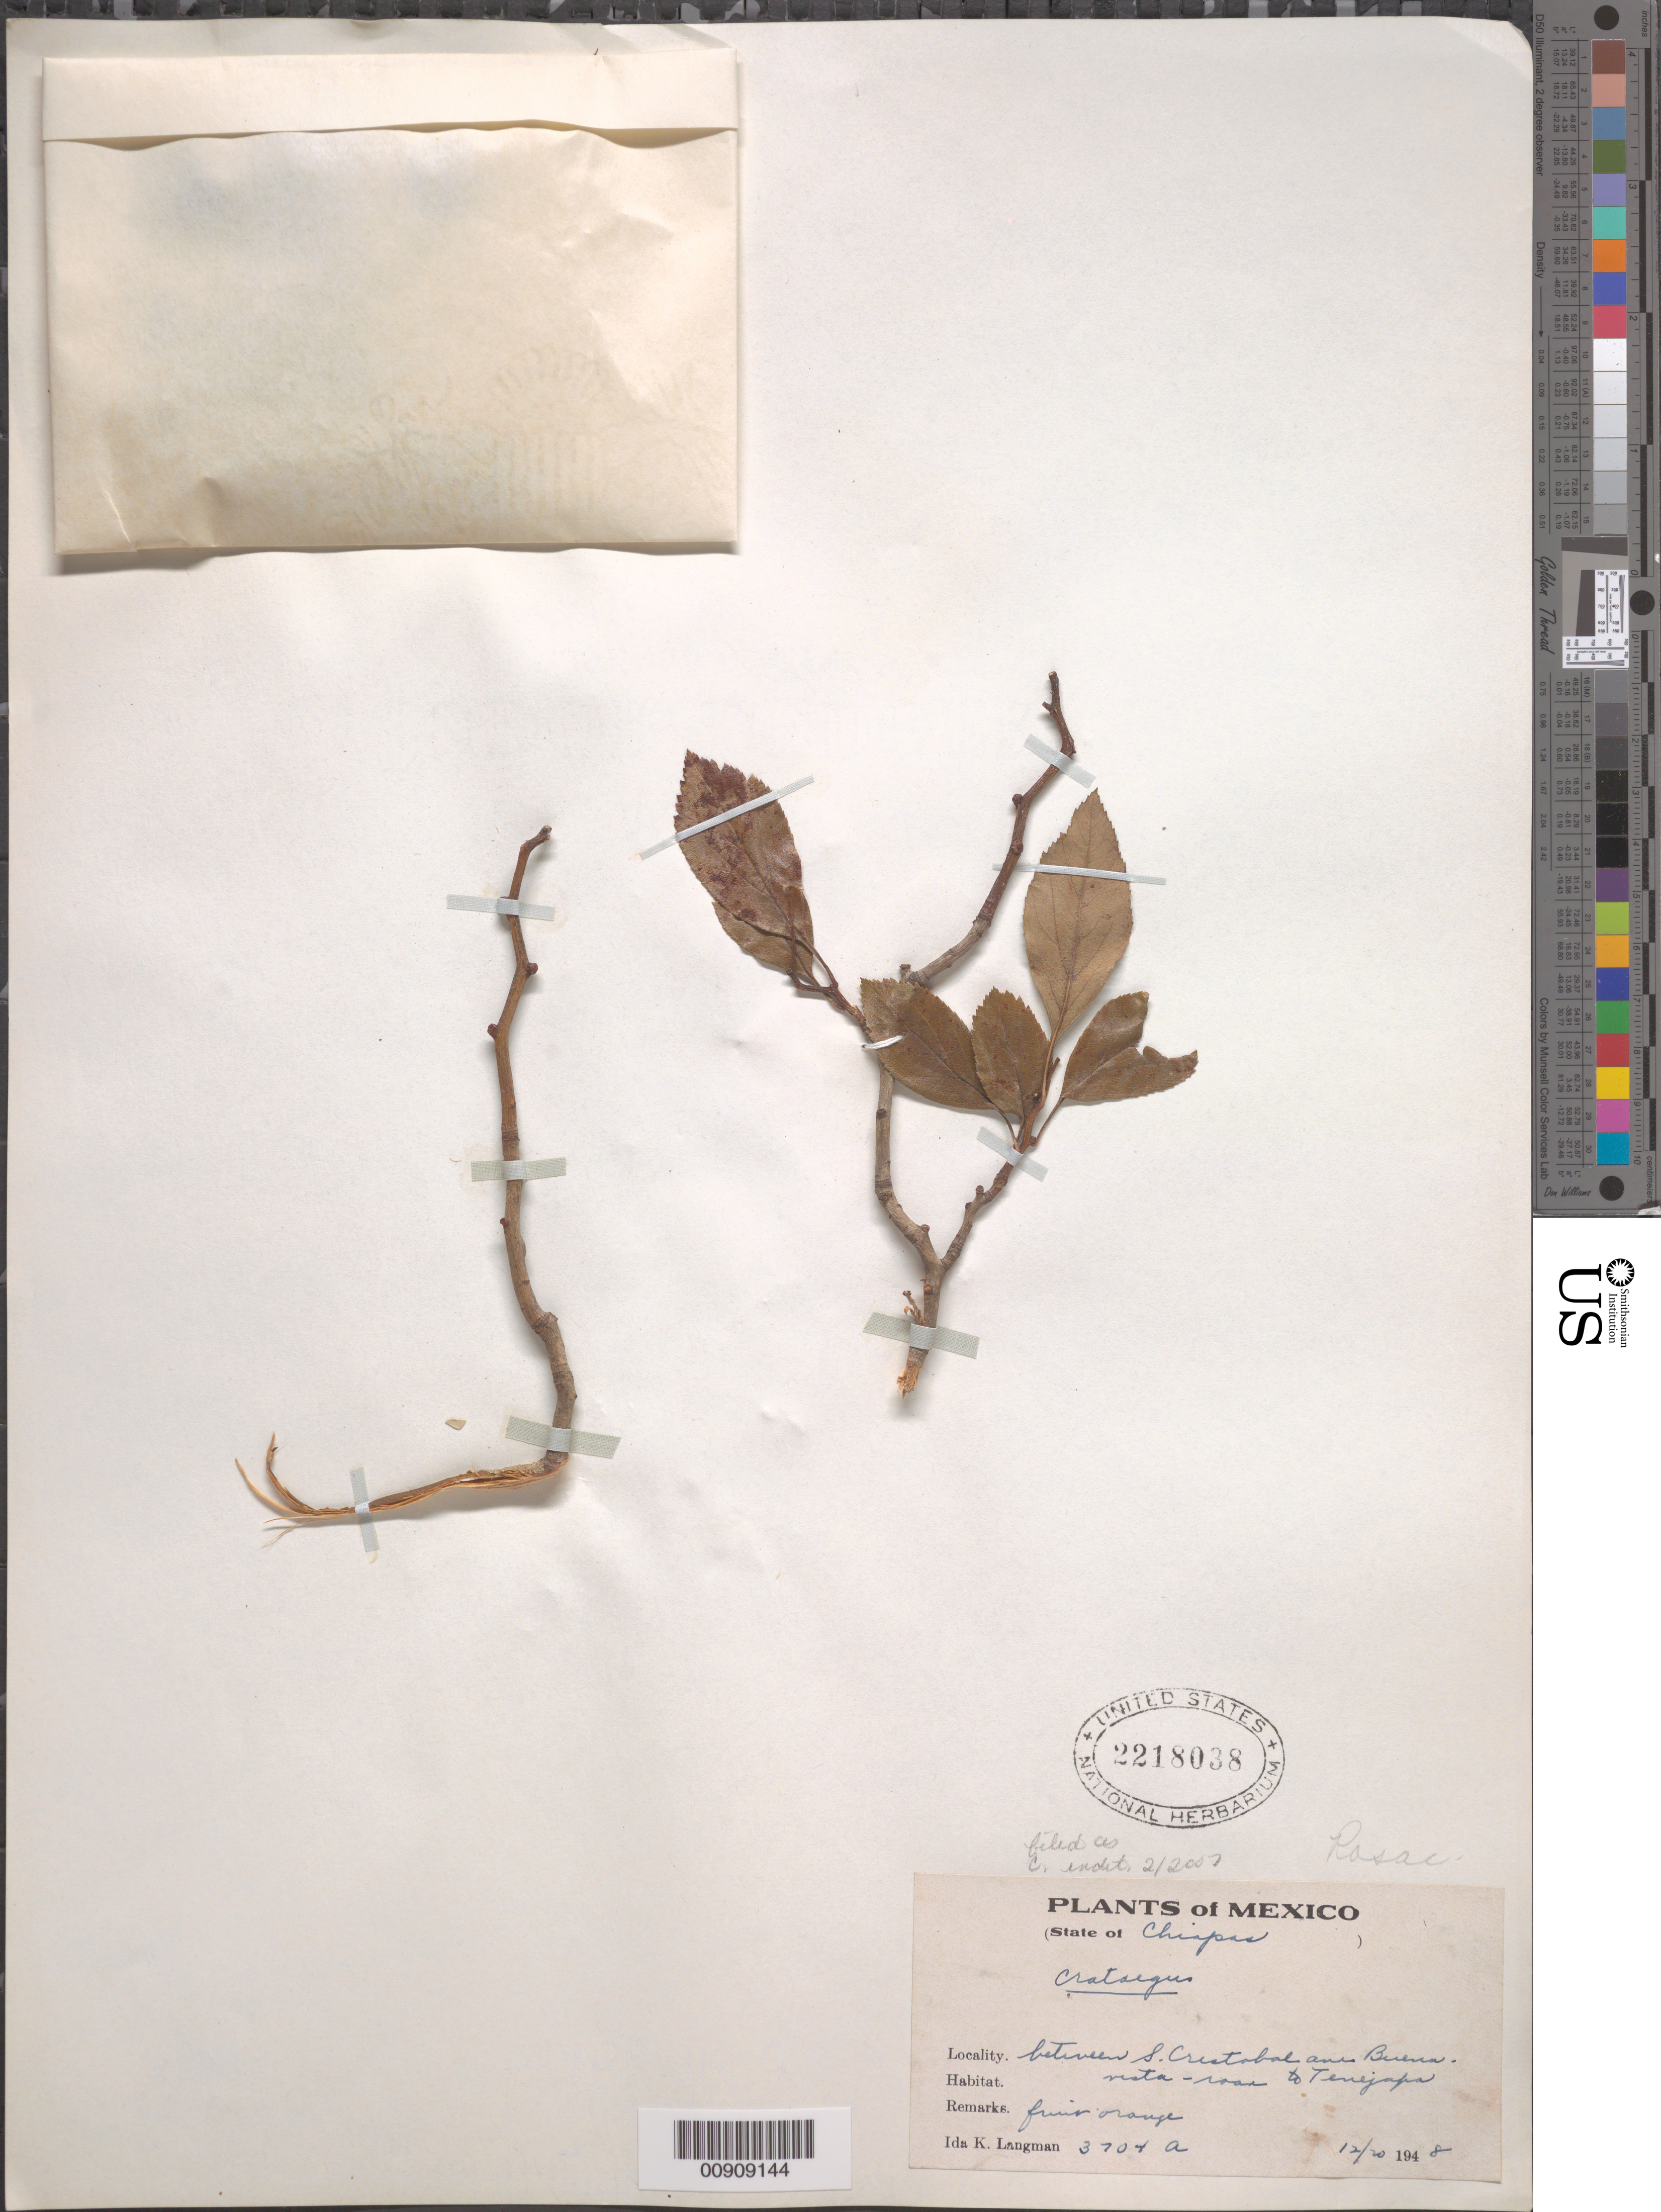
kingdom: Plantae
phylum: Tracheophyta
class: Magnoliopsida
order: Rosales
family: Rosaceae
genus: Crataegus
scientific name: Crataegus sp.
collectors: I. K. Langman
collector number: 3704 a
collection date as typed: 20 Dec 1948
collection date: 1948-12-20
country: Mexico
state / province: Chiapas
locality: Between S. Cristóbal and Buenavista - road to Tenejapa.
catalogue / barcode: US 2218038